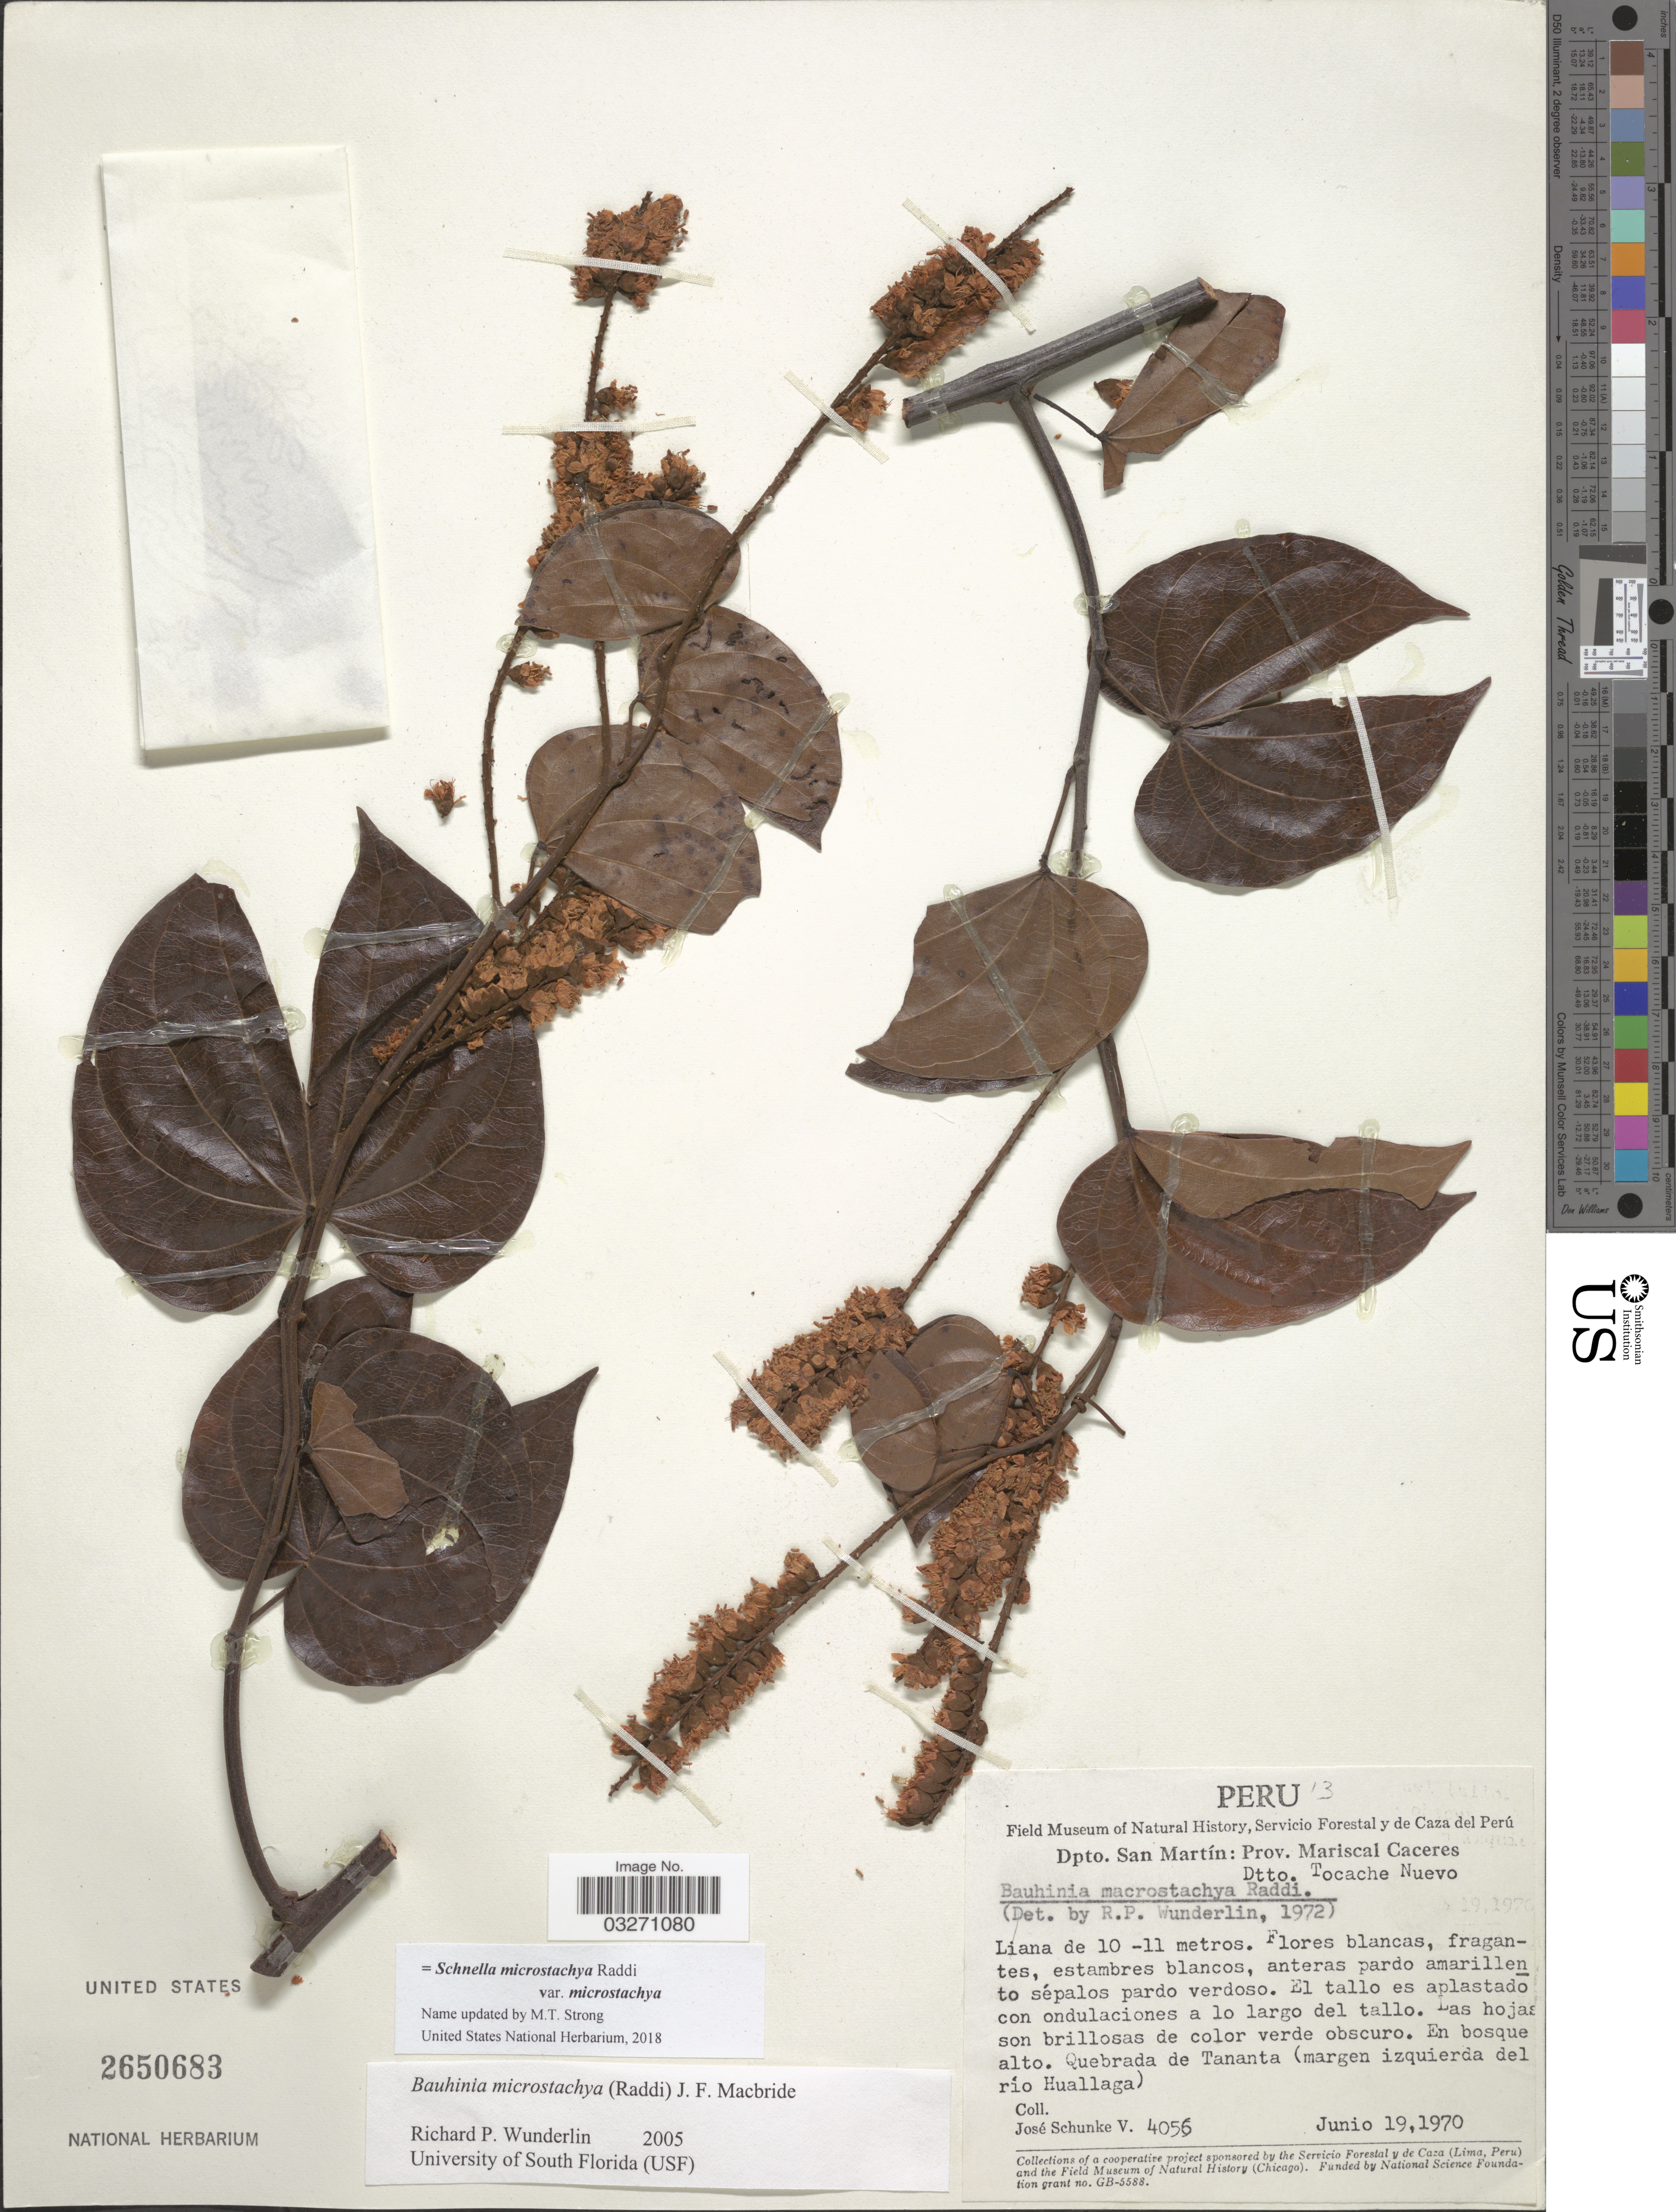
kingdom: Plantae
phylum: Tracheophyta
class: Magnoliopsida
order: Fabales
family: Fabaceae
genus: Schnella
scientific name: Schnella microstachya var. microstachya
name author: Raddi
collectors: J. Schunke Vigo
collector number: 4056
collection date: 1970-06-19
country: Peru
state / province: San Martín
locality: Dpto. San Martín: Prov. Mariscal Caceres, Dtto. Tocache Nuevo, Quebrada de Tananta (margen izquierda del río Huallaga).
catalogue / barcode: US 2650683